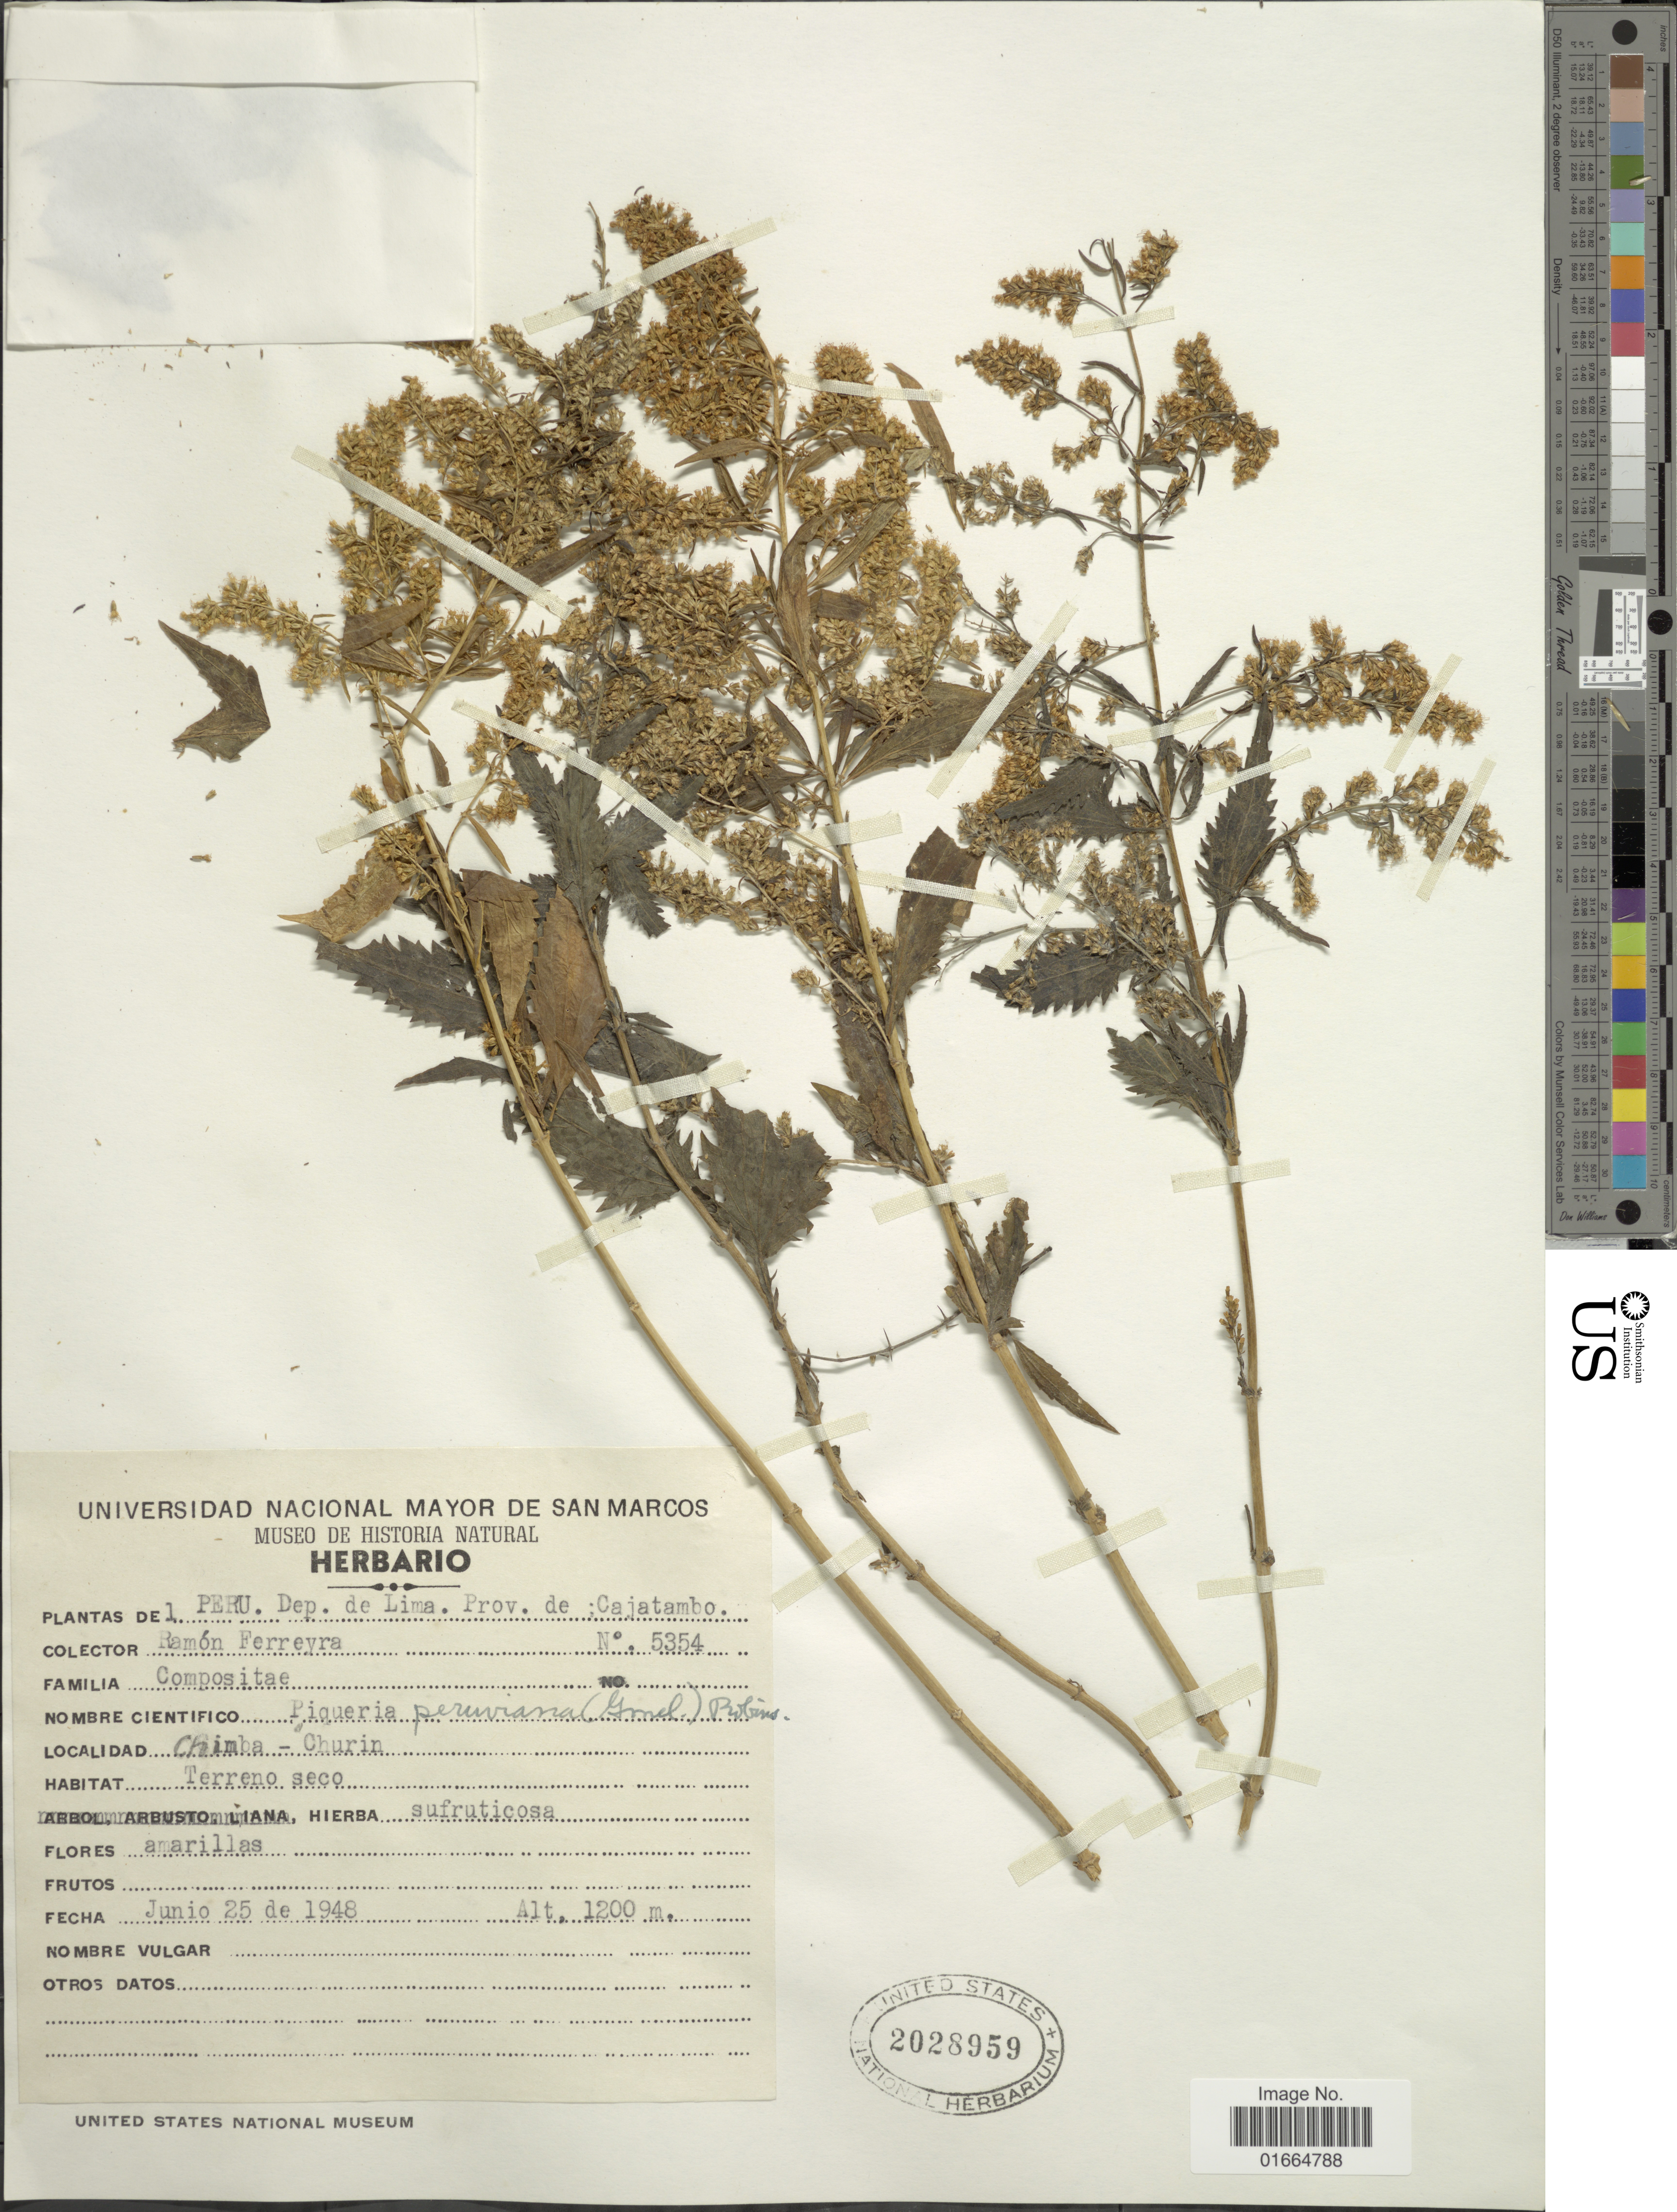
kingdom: Plantae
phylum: Tracheophyta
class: Magnoliopsida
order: Asterales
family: Asteraceae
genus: Ophryosporus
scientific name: Ophryosporus peruvianus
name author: (J.F. Gmel.) R.M. King & H. Rob.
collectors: R. A. Ferreyra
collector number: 5354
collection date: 1948-06-25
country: Peru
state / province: Lima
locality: Dep. de Lima. Prov. de Cajatambo. Chimba-Churin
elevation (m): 1200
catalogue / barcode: US 2028959